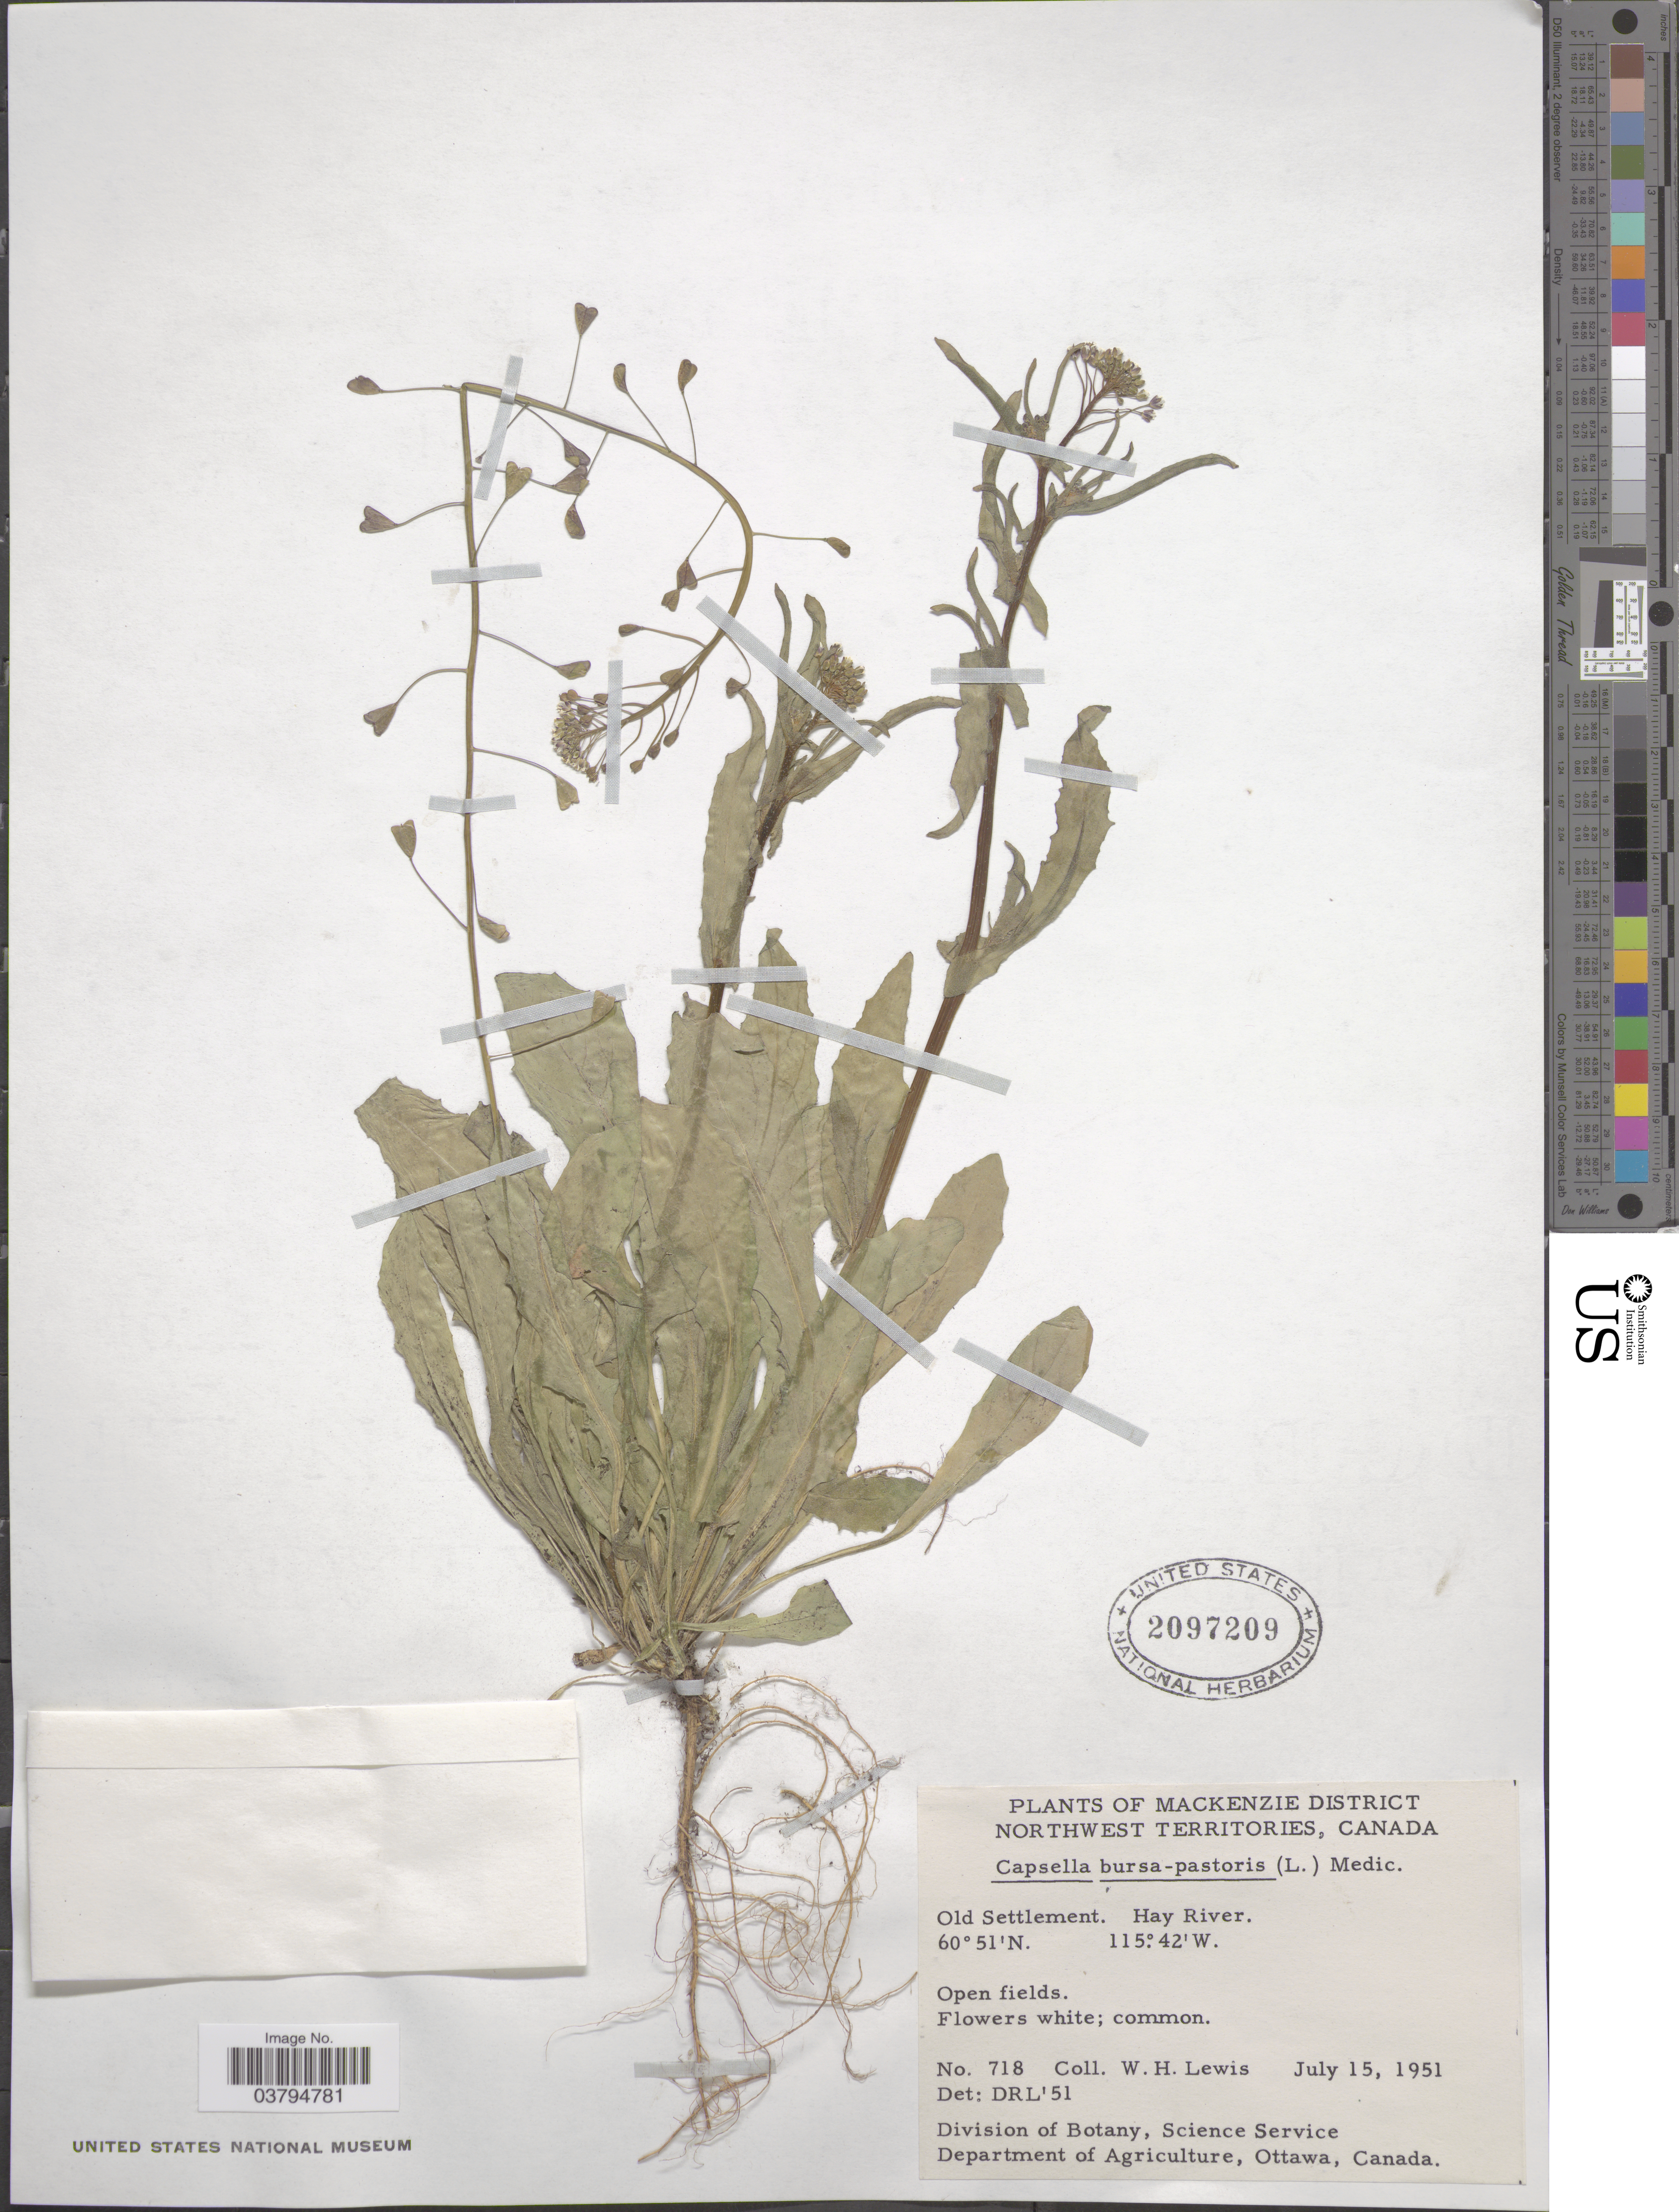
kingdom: Plantae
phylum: Tracheophyta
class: Magnoliopsida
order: Brassicales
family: Brassicaceae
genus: Capsella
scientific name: Capsella bursa-pastoris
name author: (L.) Medik.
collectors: W. H. Lewis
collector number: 718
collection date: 1951-07-15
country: Canada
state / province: Northwest Territories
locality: Mackenzie District. Old Settlement. Hay River.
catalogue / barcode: US 2097209